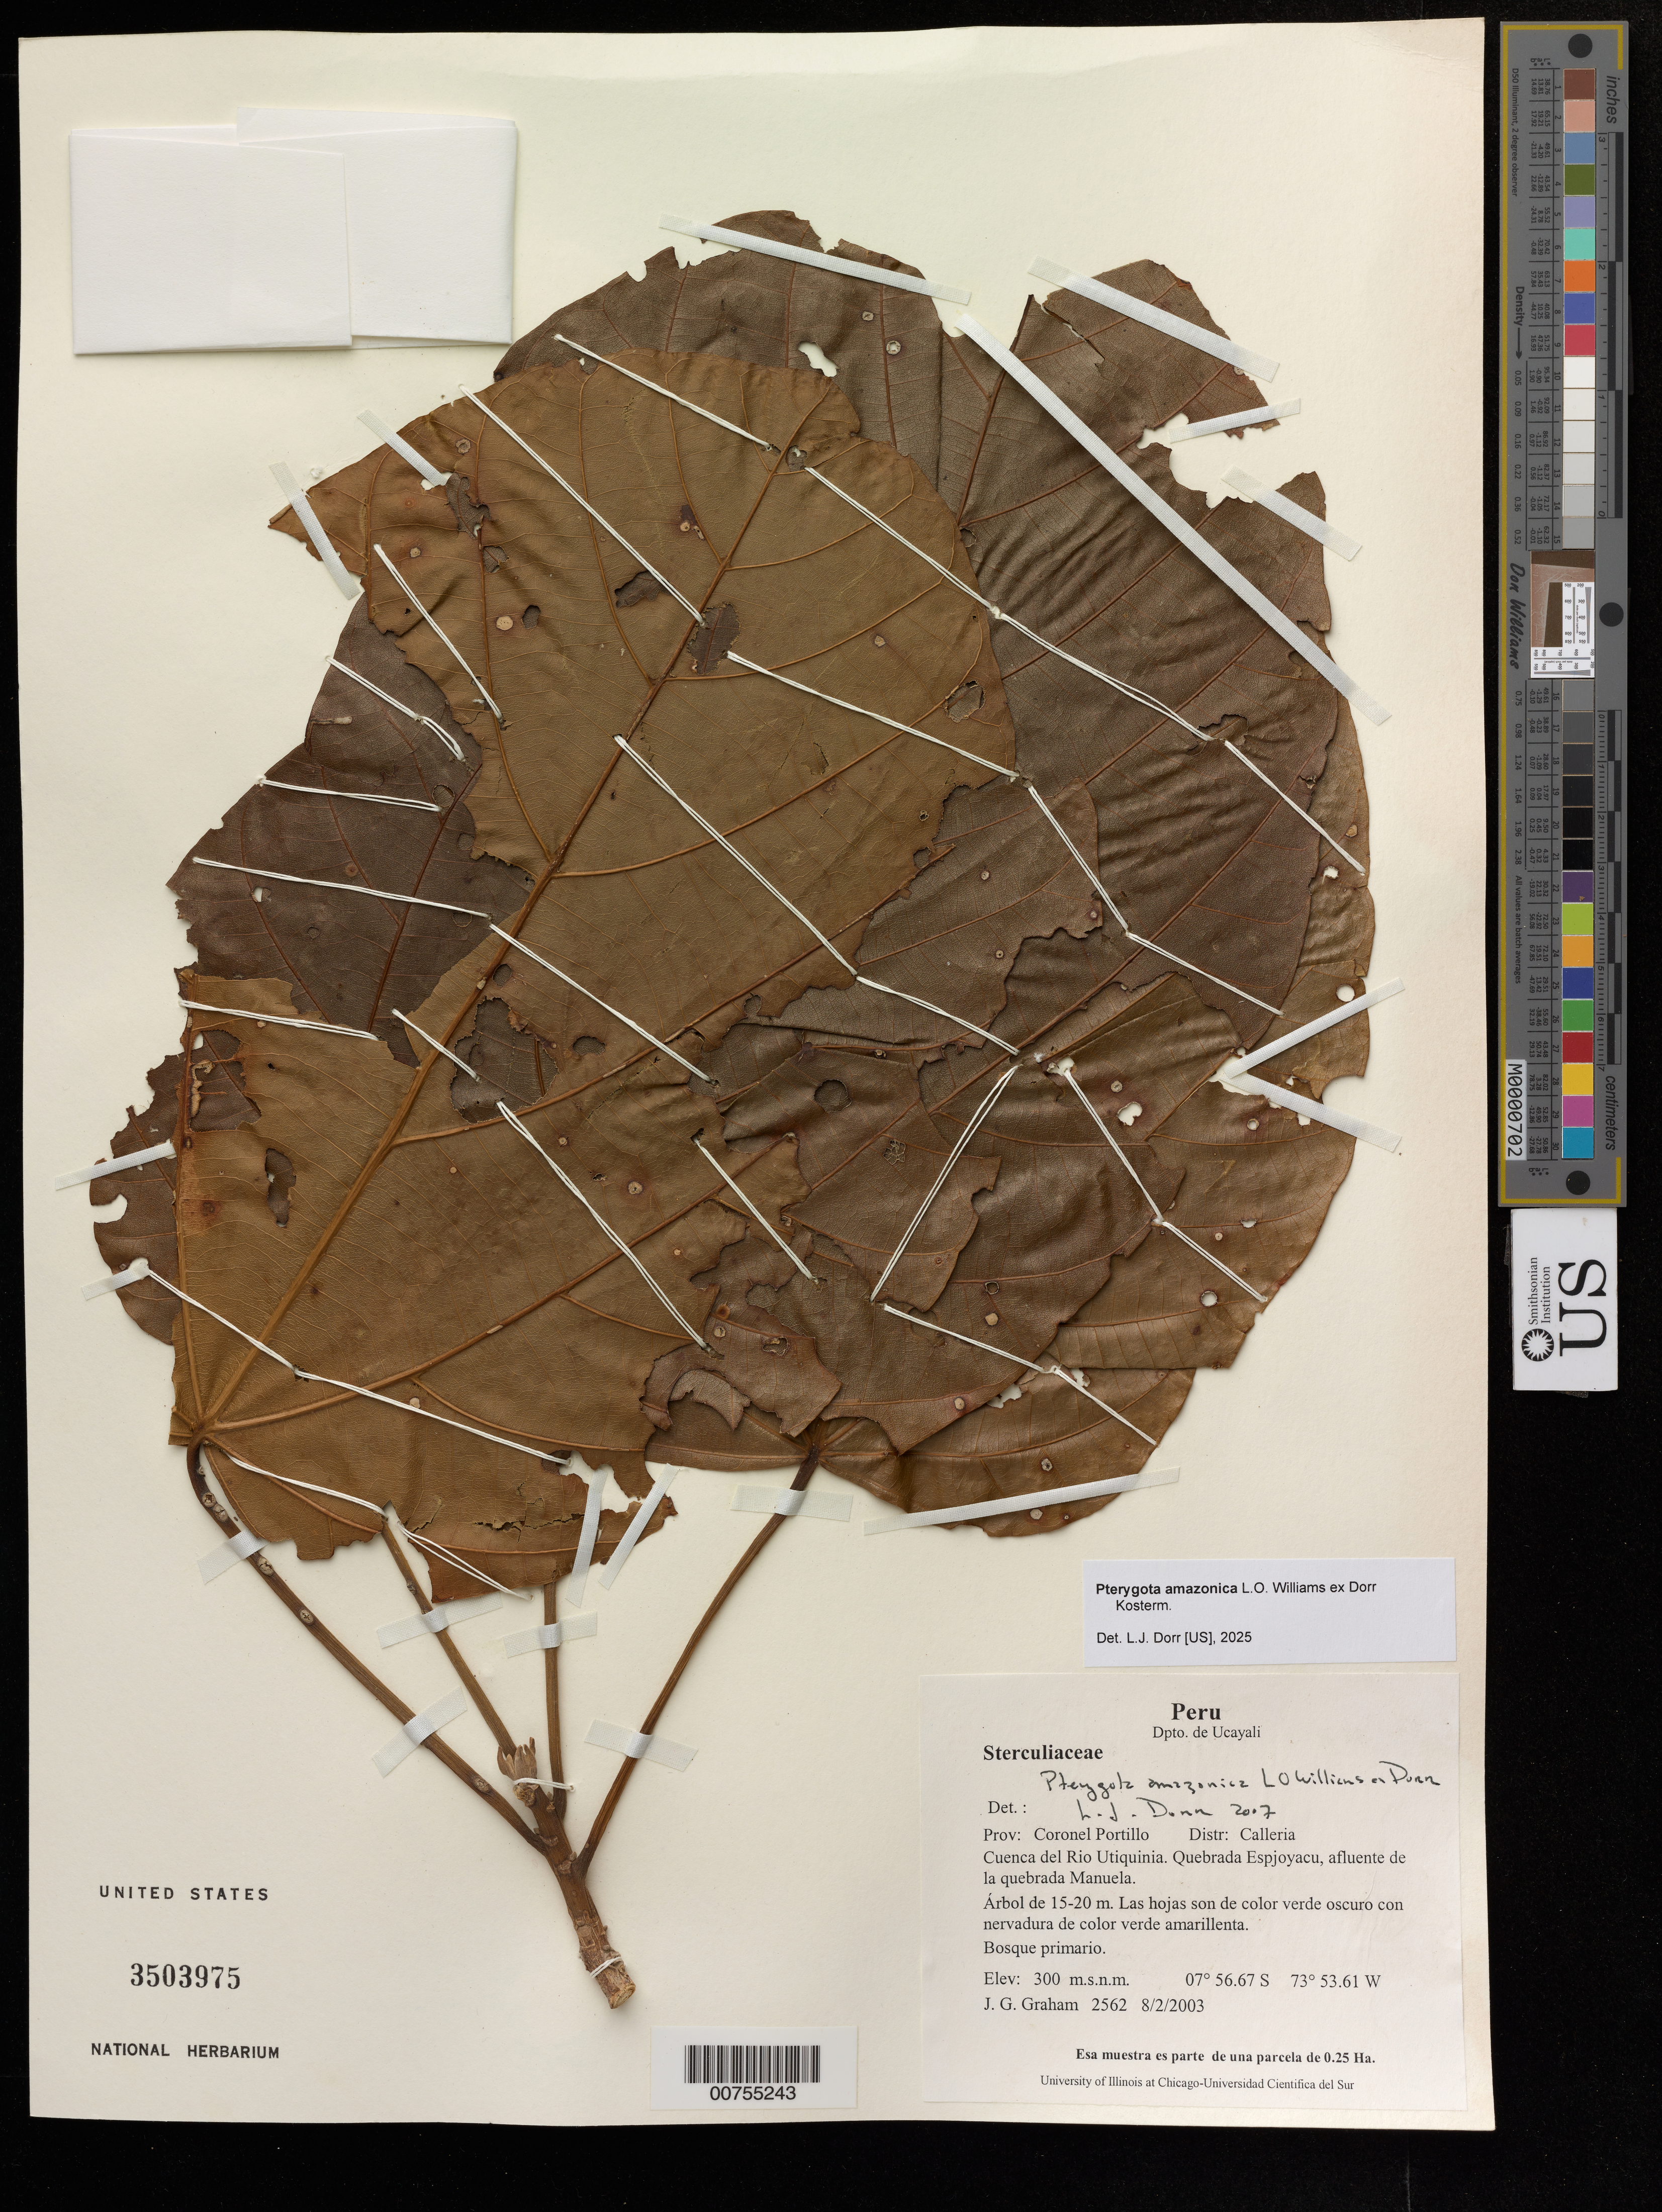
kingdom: Plantae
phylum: Tracheophyta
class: Magnoliopsida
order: Malvales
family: Malvaceae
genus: Pterygota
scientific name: Pterygota amazonica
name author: L.O. Williams ex Dorr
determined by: Dorr, L. J., (BOT), Smithsonian Institution - National Museum of Natural History (UNITED STATES)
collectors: J. Graham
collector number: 2562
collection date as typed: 02 Aug 2003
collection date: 2003-08-02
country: Peru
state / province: Ucayali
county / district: Coronel Portillo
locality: Cuenca del Río Utiquinia. Quebrada Espjoyacu, afluente de la quebrada Manuela.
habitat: Bosque primario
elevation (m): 300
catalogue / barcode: US 3503975